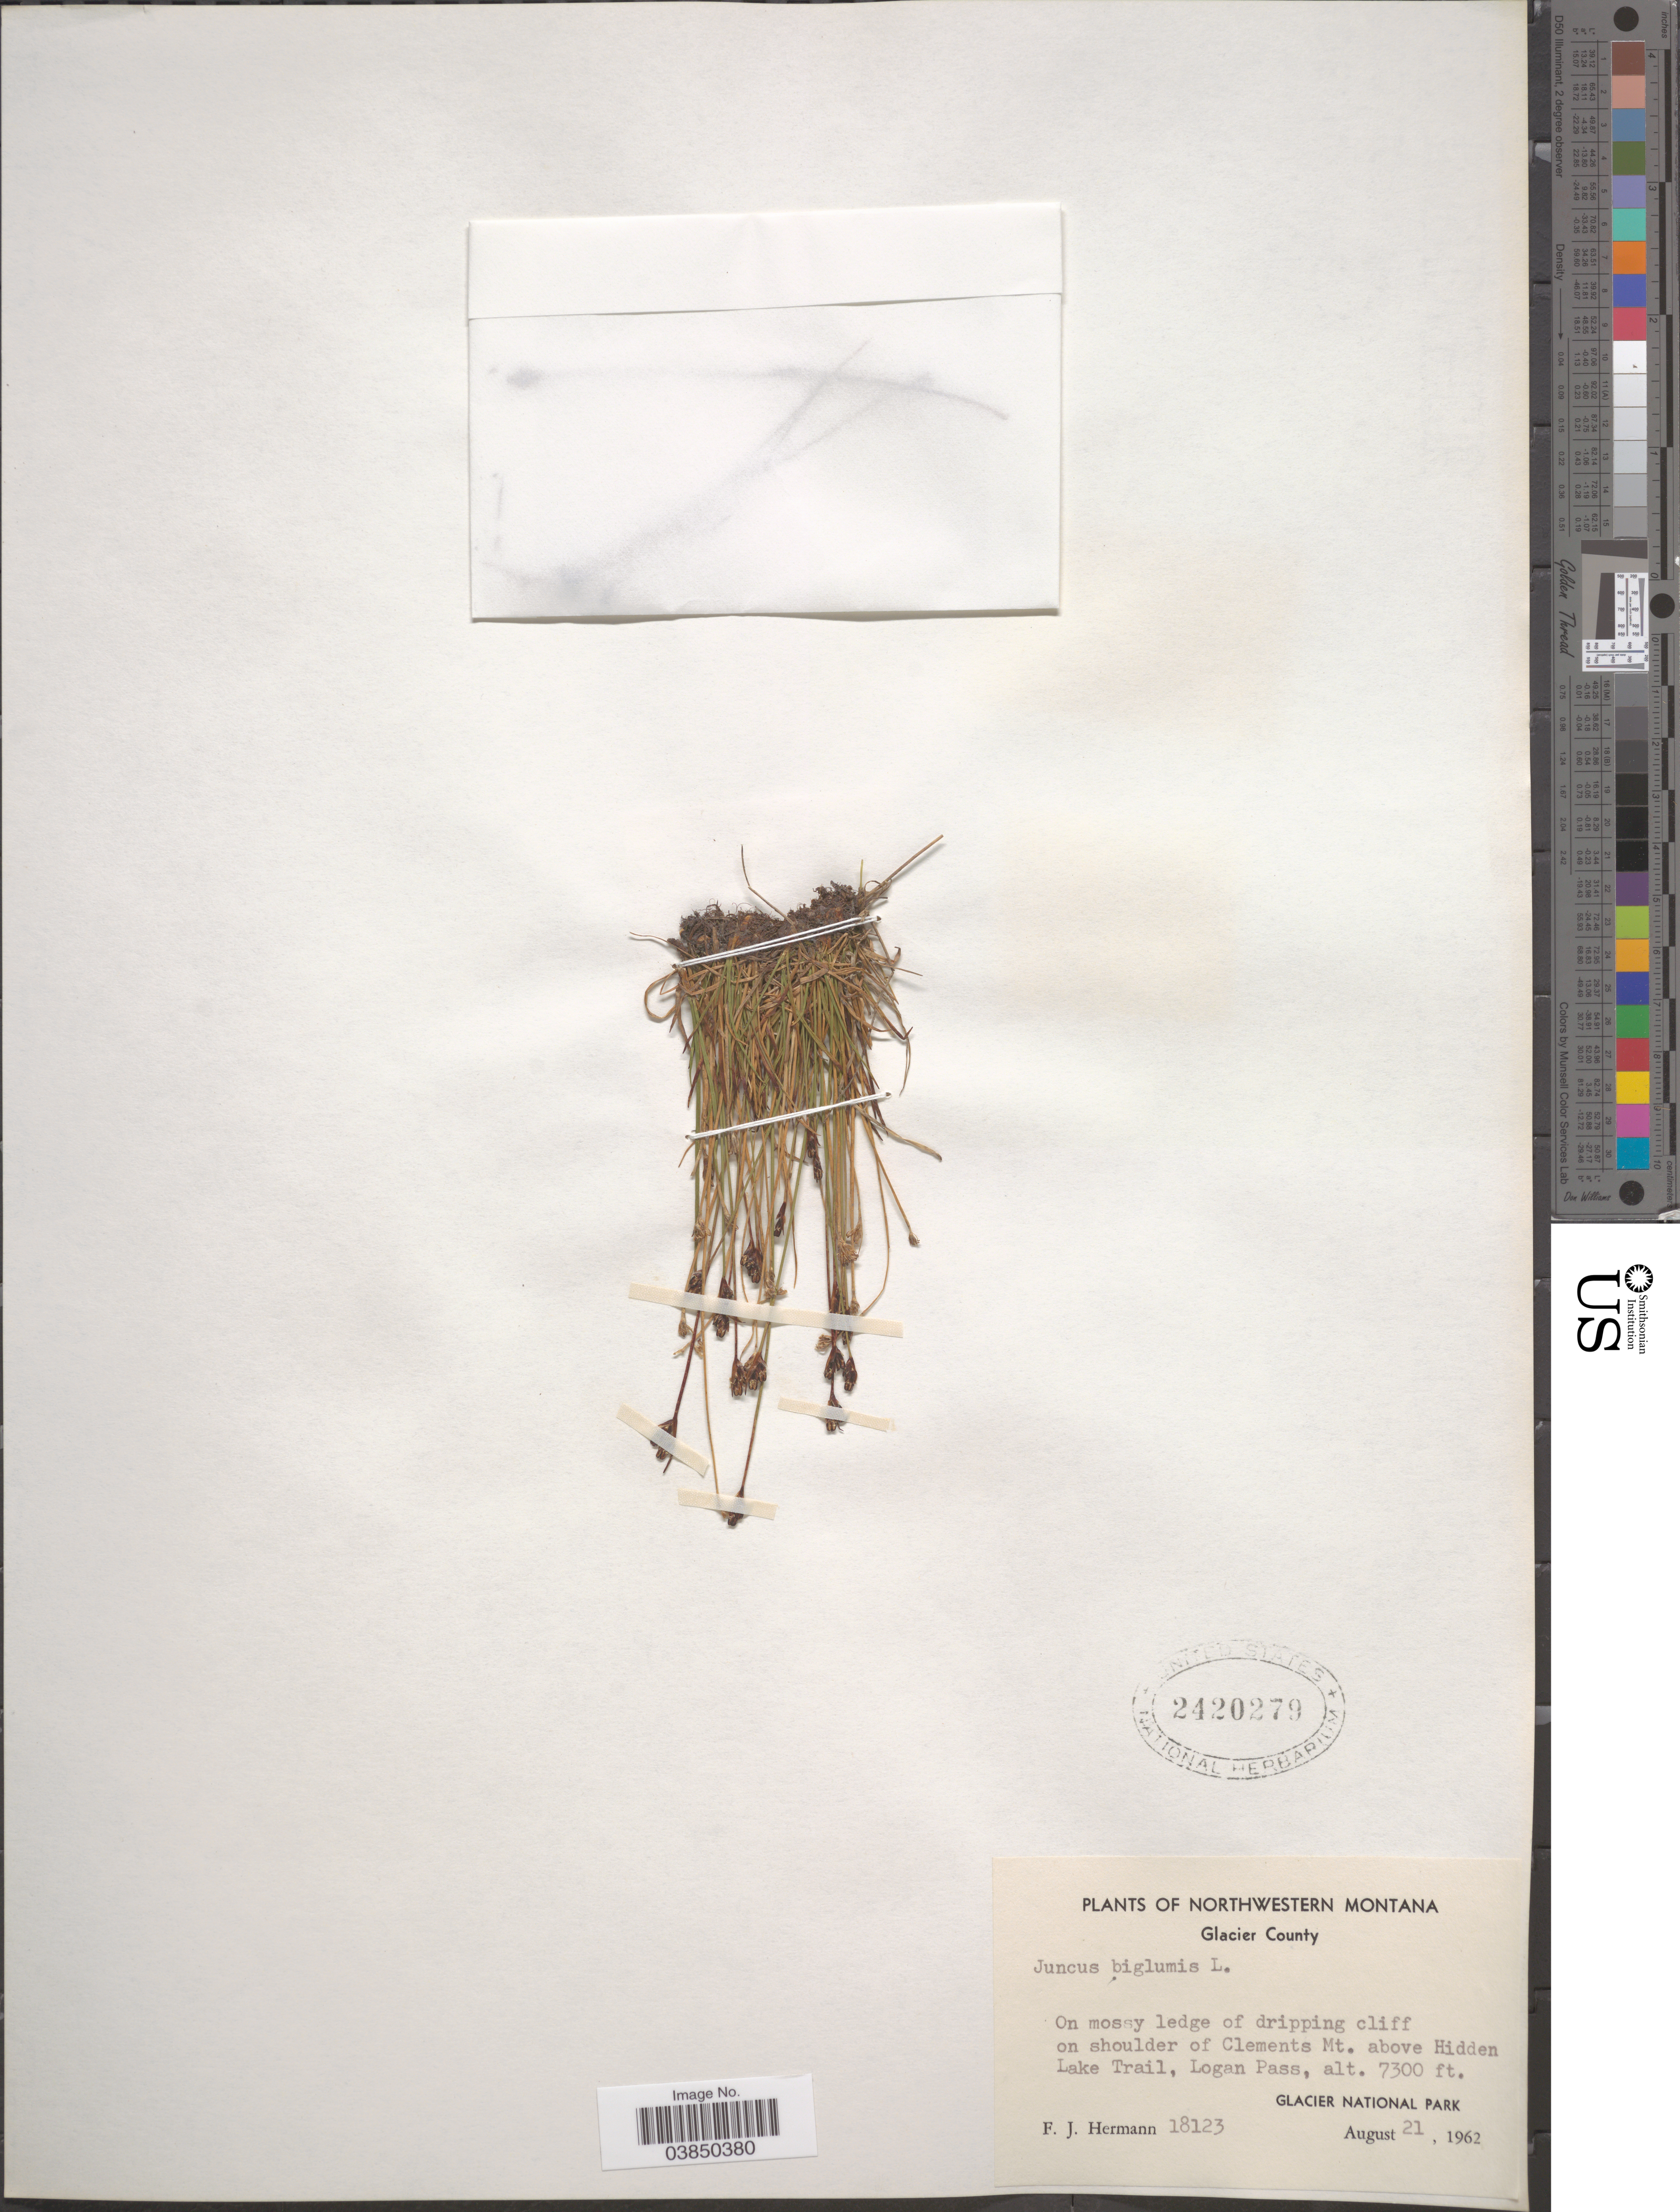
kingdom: Plantae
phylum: Tracheophyta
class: Liliopsida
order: Poales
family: Juncaceae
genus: Juncus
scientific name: Juncus biglumis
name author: L.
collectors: F. J. Hermann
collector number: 18123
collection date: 1962-08-21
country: United States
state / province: Montana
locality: Northwestern Montana. Glacier County. On mossy ledge of dripping cliff on shoulder of Clements Mt. above Hidden Lake Trail, Logan Pass.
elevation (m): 2225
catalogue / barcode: US 2420279